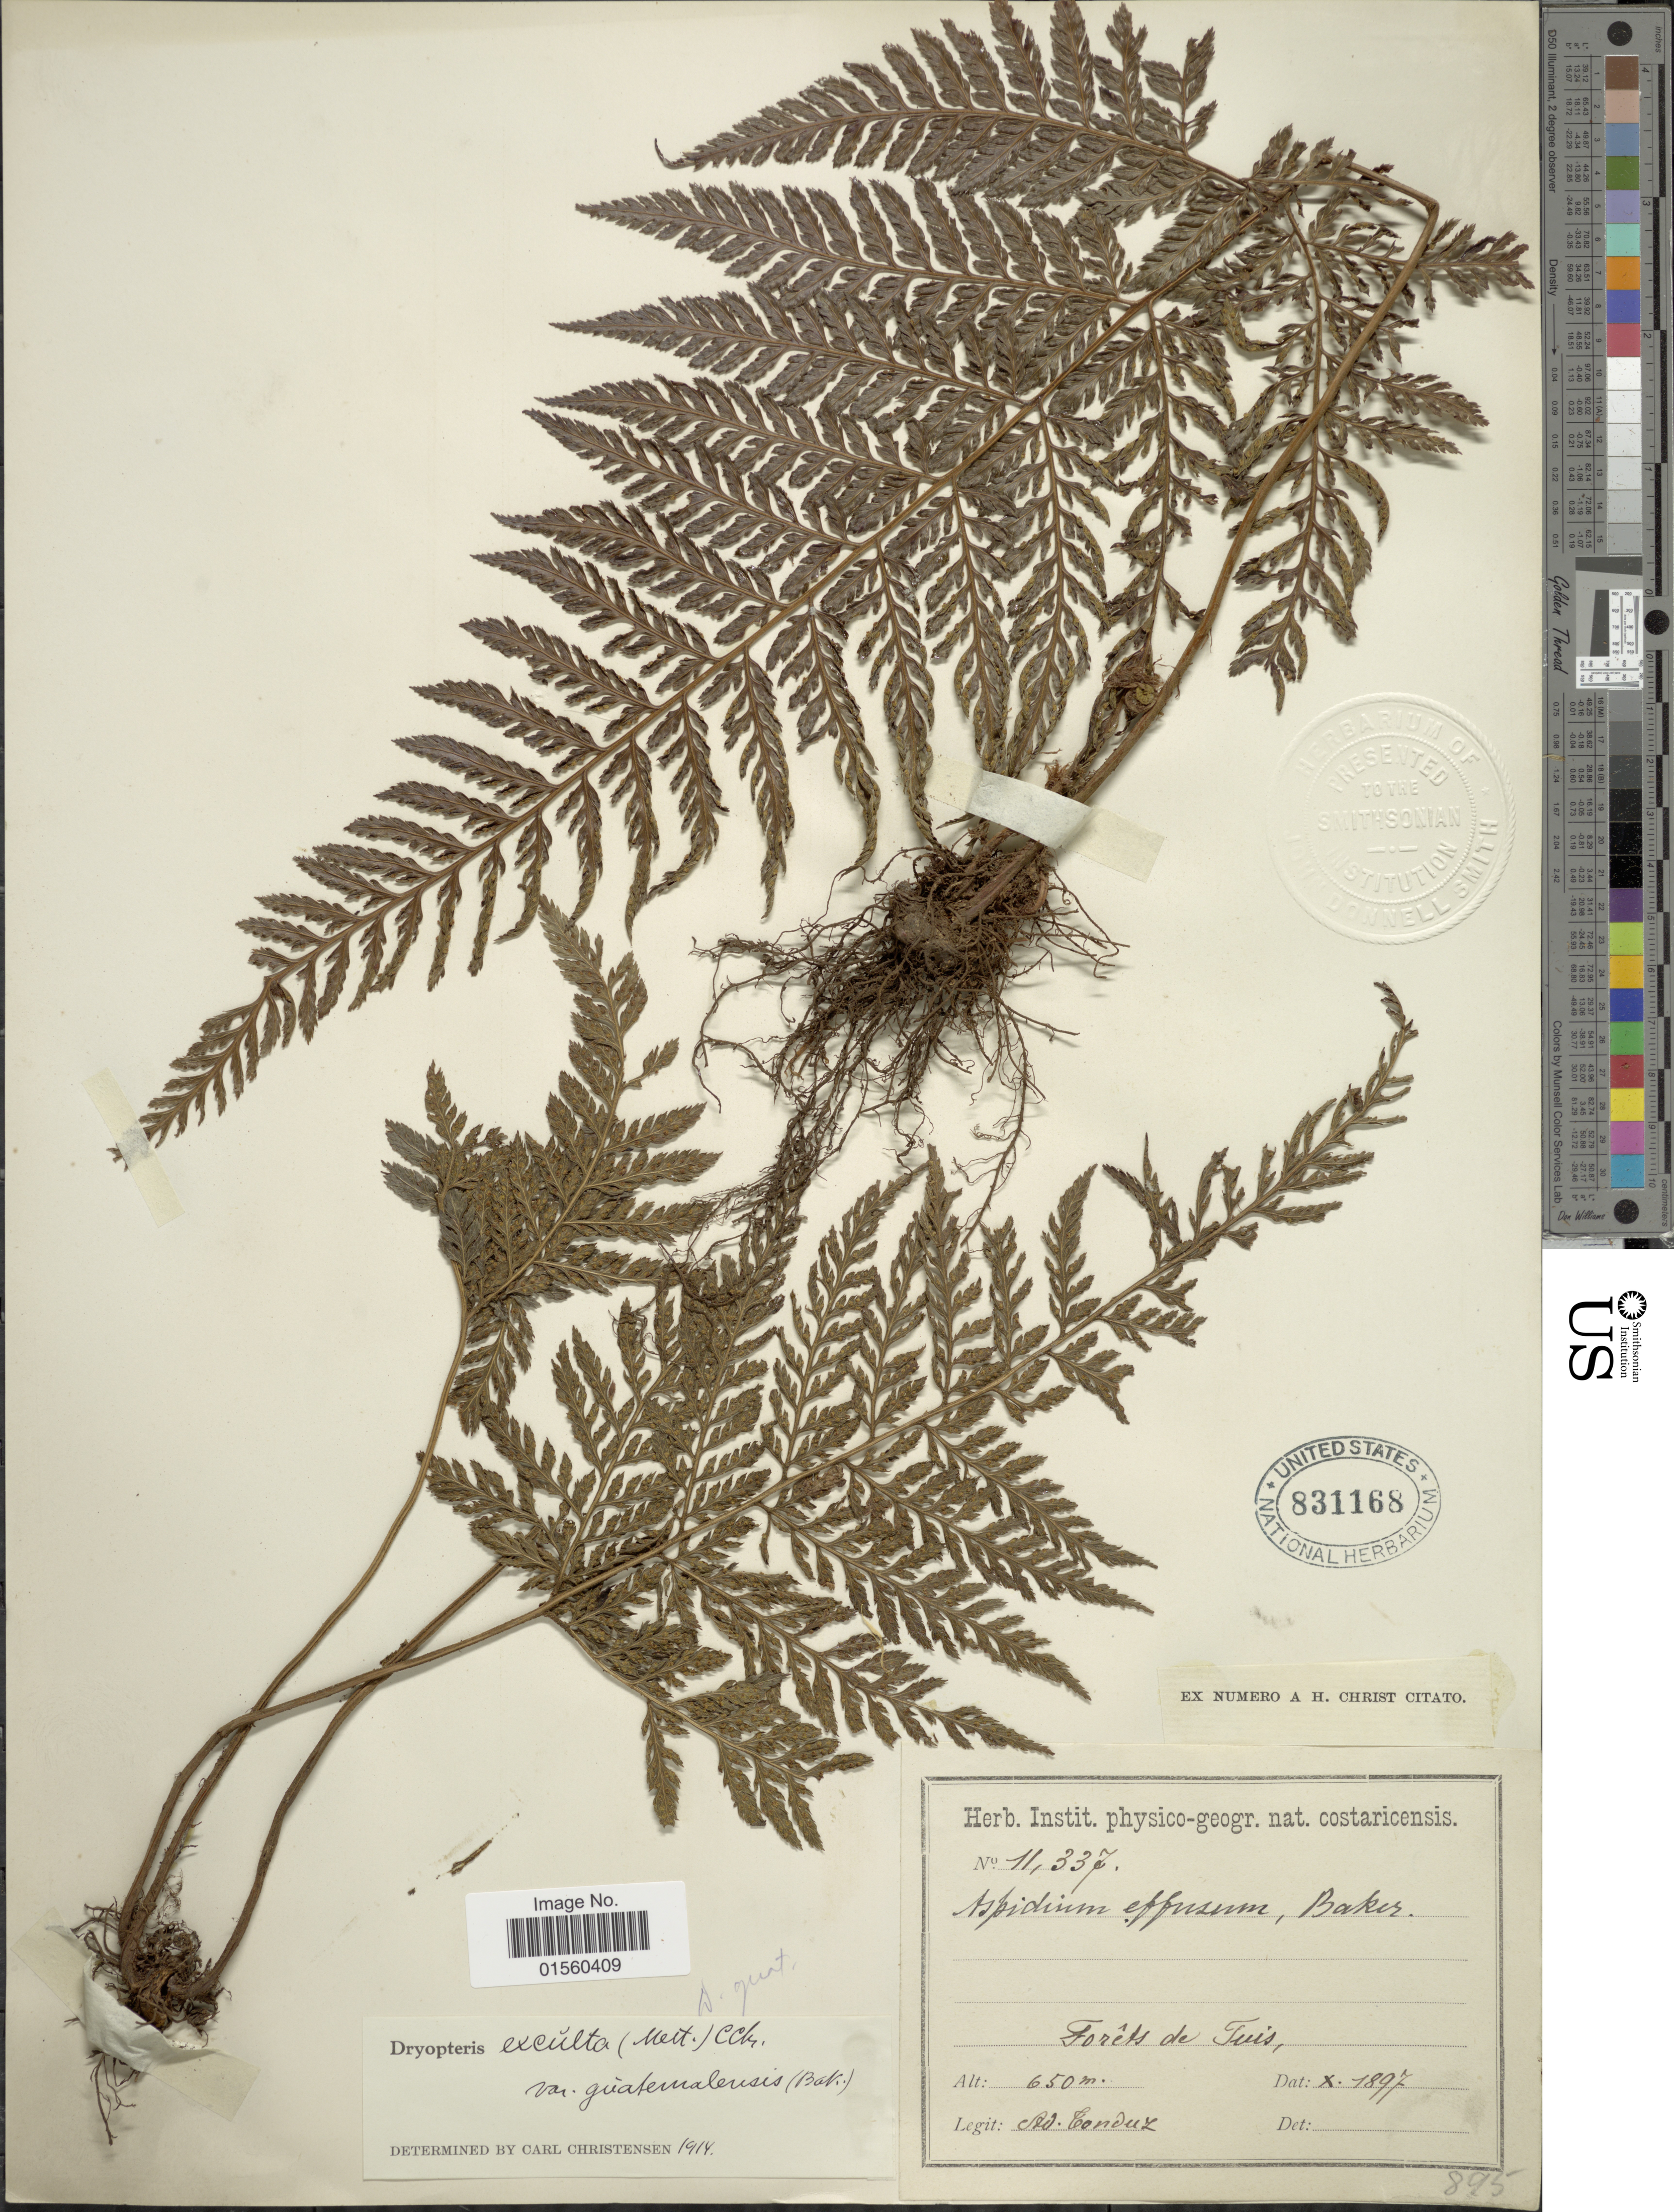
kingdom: Plantae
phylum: Tracheophyta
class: Polypodiopsida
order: Polypodiales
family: Dryopteridaceae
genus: Parapolystichum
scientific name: Parapolystichum excultum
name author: (Mett.) Labiak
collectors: A. Tonduz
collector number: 11337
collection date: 1897-10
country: Costa Rica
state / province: Cartago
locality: Forets de Tuis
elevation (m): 650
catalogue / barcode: US 831168